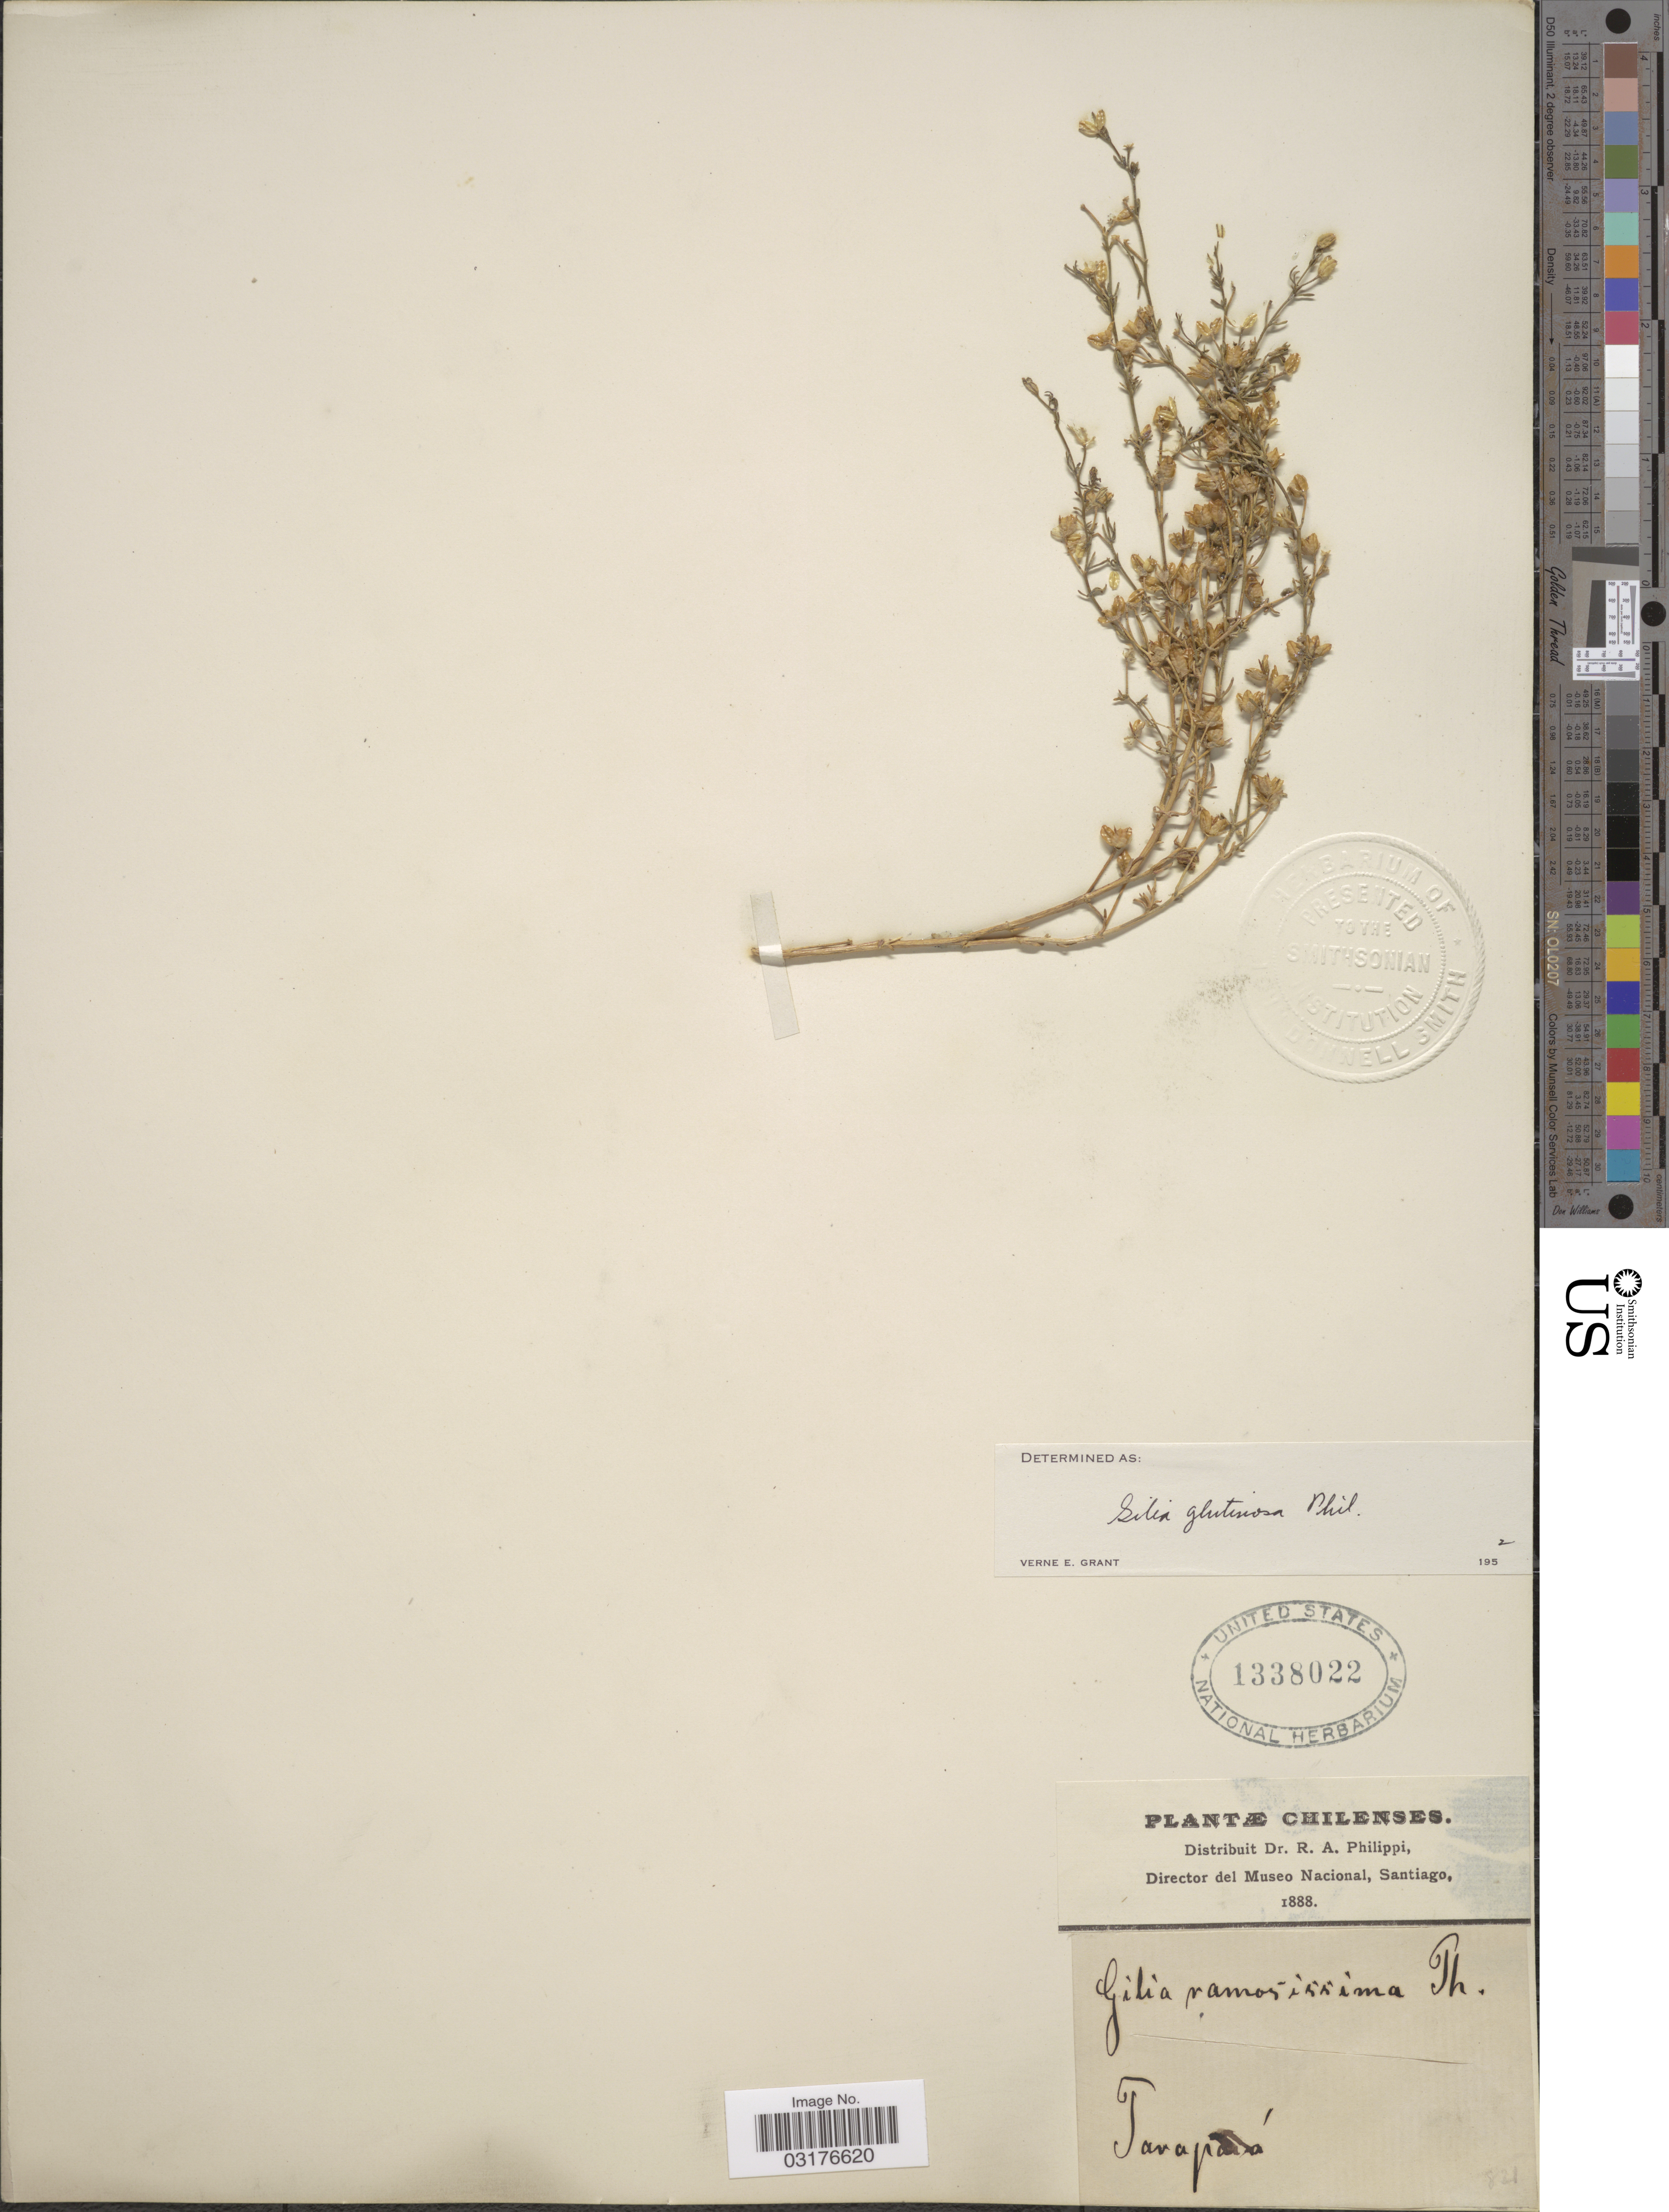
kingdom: Plantae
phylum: Tracheophyta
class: Magnoliopsida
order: Ericales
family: Polemoniaceae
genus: Dayia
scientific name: Dayia glutinosa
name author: (Phil.) J.M. Porter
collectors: ex. herb. R.A. Philippi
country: Chile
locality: Tarapacá.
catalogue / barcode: US 1338022